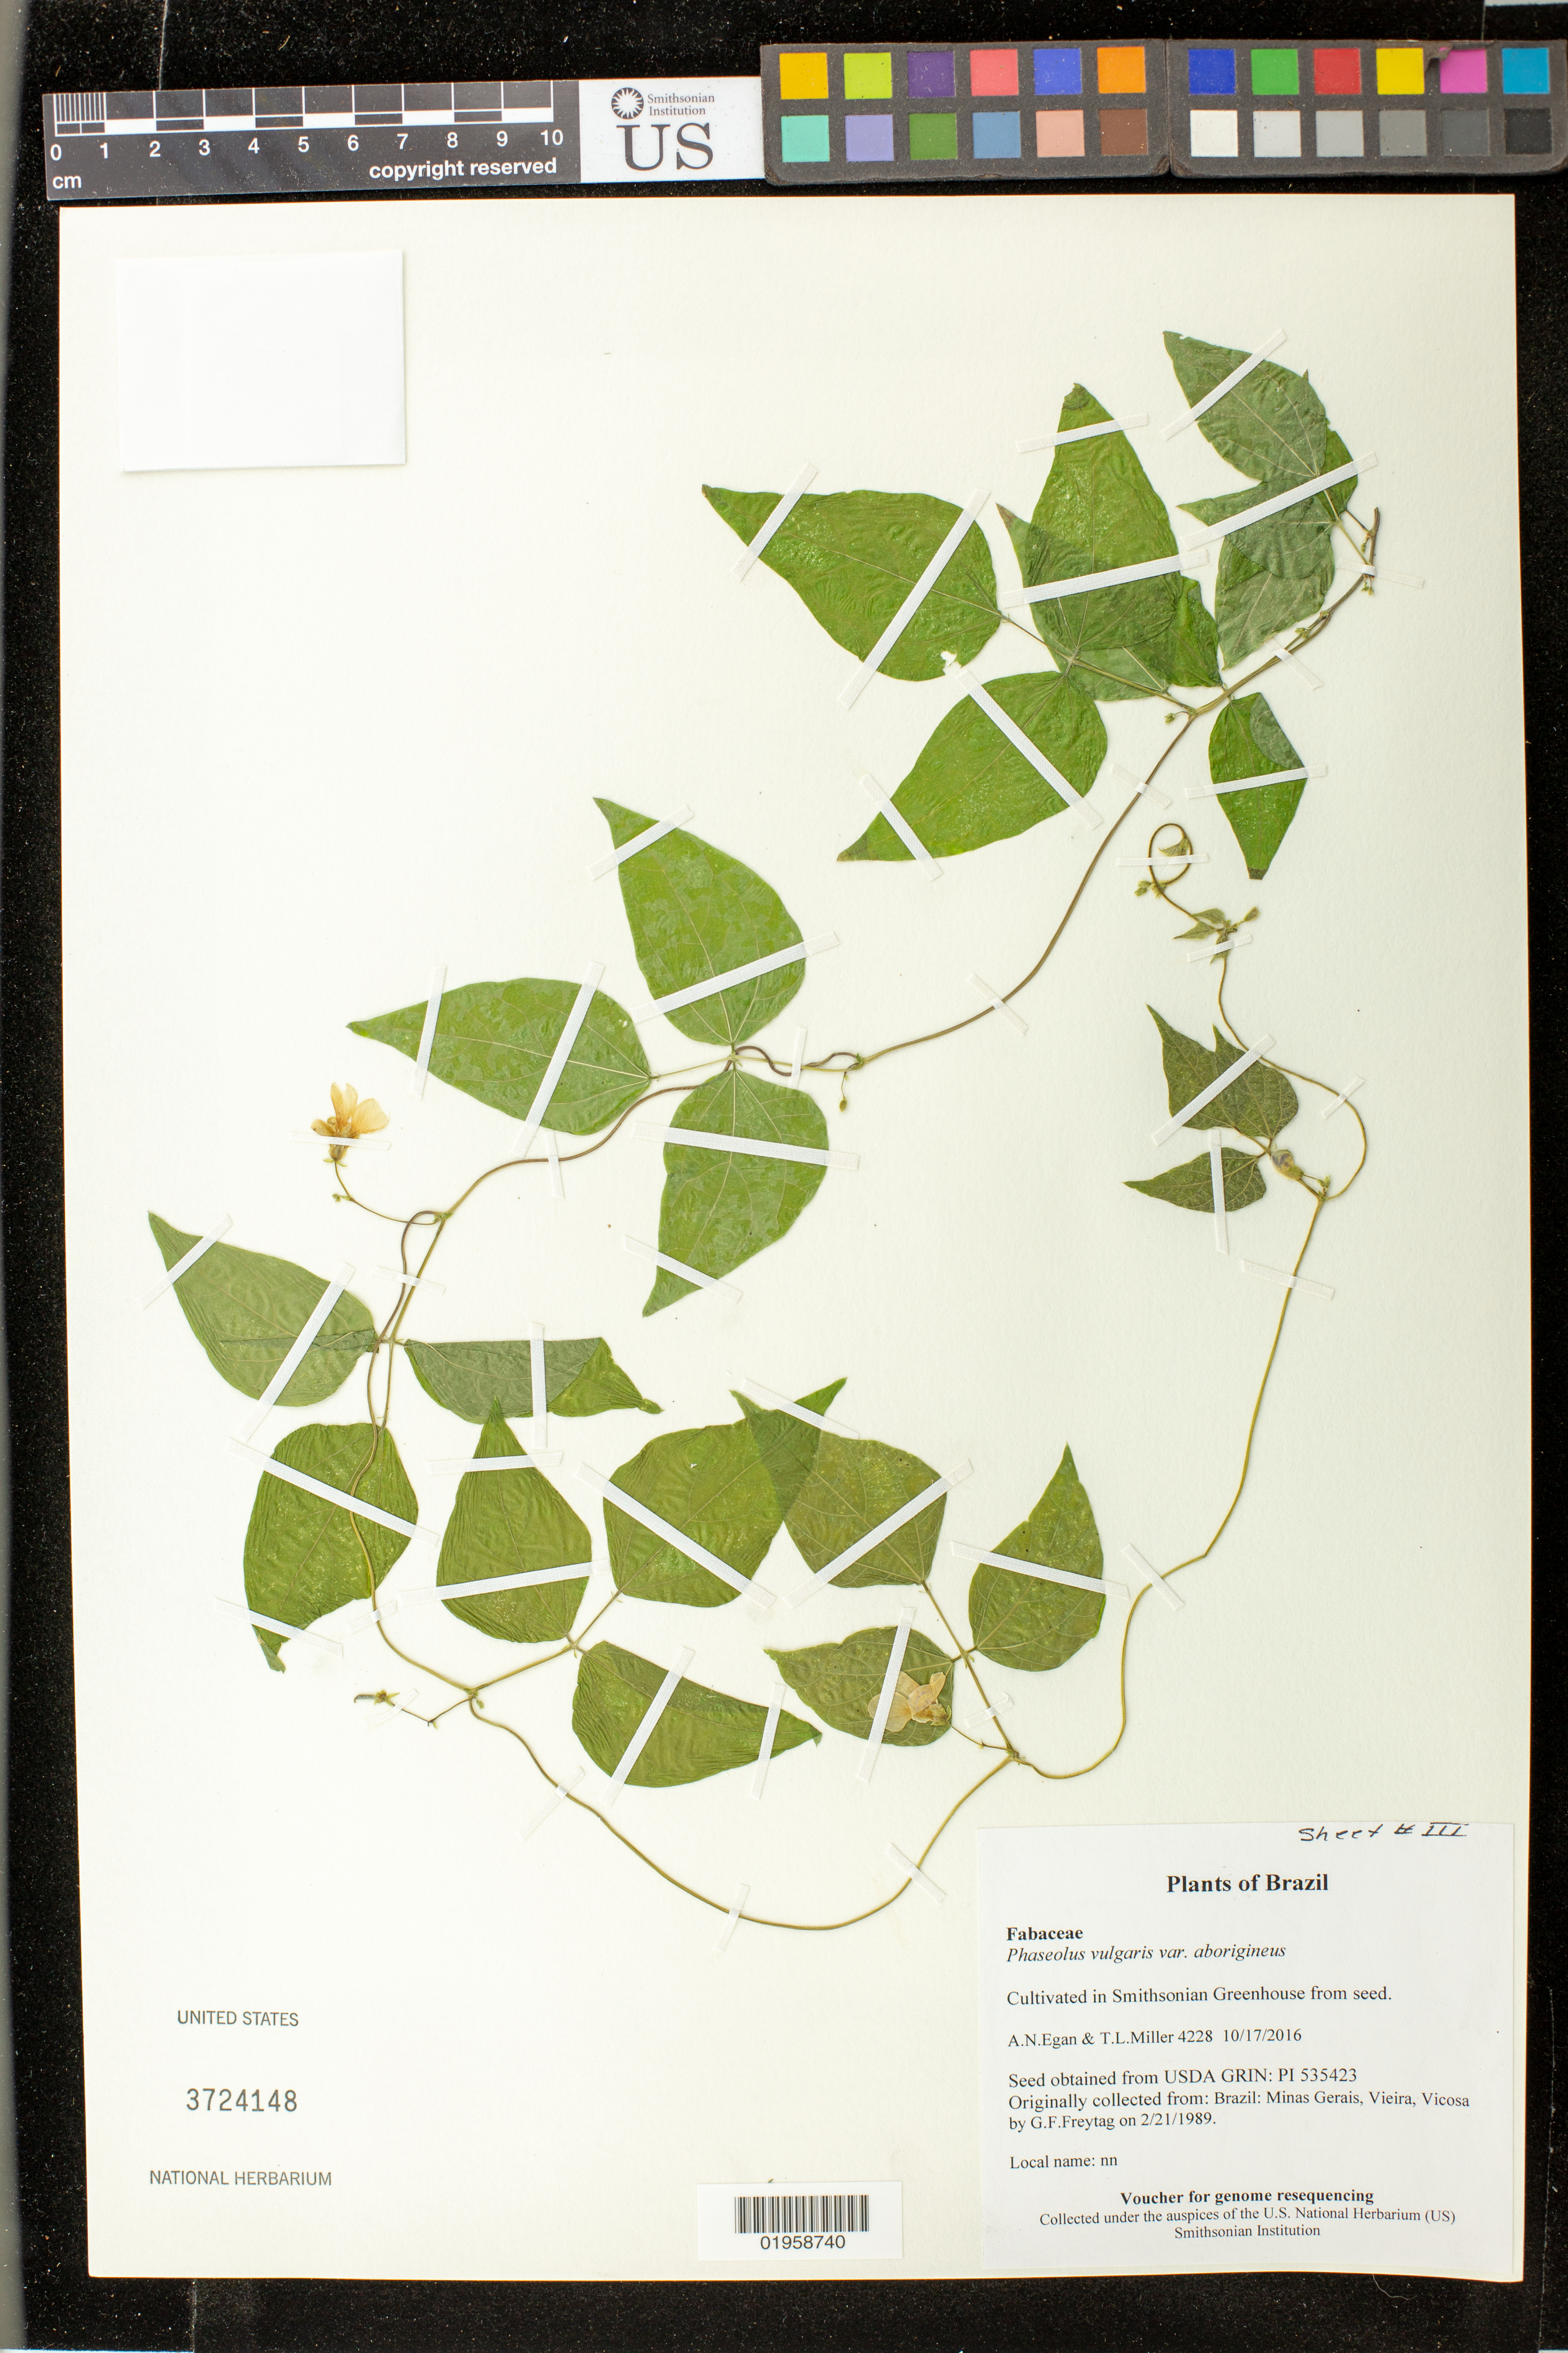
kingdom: Plantae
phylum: Tracheophyta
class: Magnoliopsida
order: Fabales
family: Fabaceae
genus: Phaseolus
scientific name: Phaseolus vulgaris var. aborigineus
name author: (Burkart) Baudet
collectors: A. N. Egan & T. L. Miller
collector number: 4228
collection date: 2016-10-17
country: United States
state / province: Maryland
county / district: Prince George's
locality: Smithsonian's Museum Support Ctr; 4210 Suitland Pkwy., NMNH Botany Research Greenhouses. Suitland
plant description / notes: Originally collected in Brazil, Minas Gerais, Vieira, Vicosa on 1989-02-21. G.F.Freytag (collector); Grown from seed acquired from the USDA's GRIN seed bank.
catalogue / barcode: US 3724148